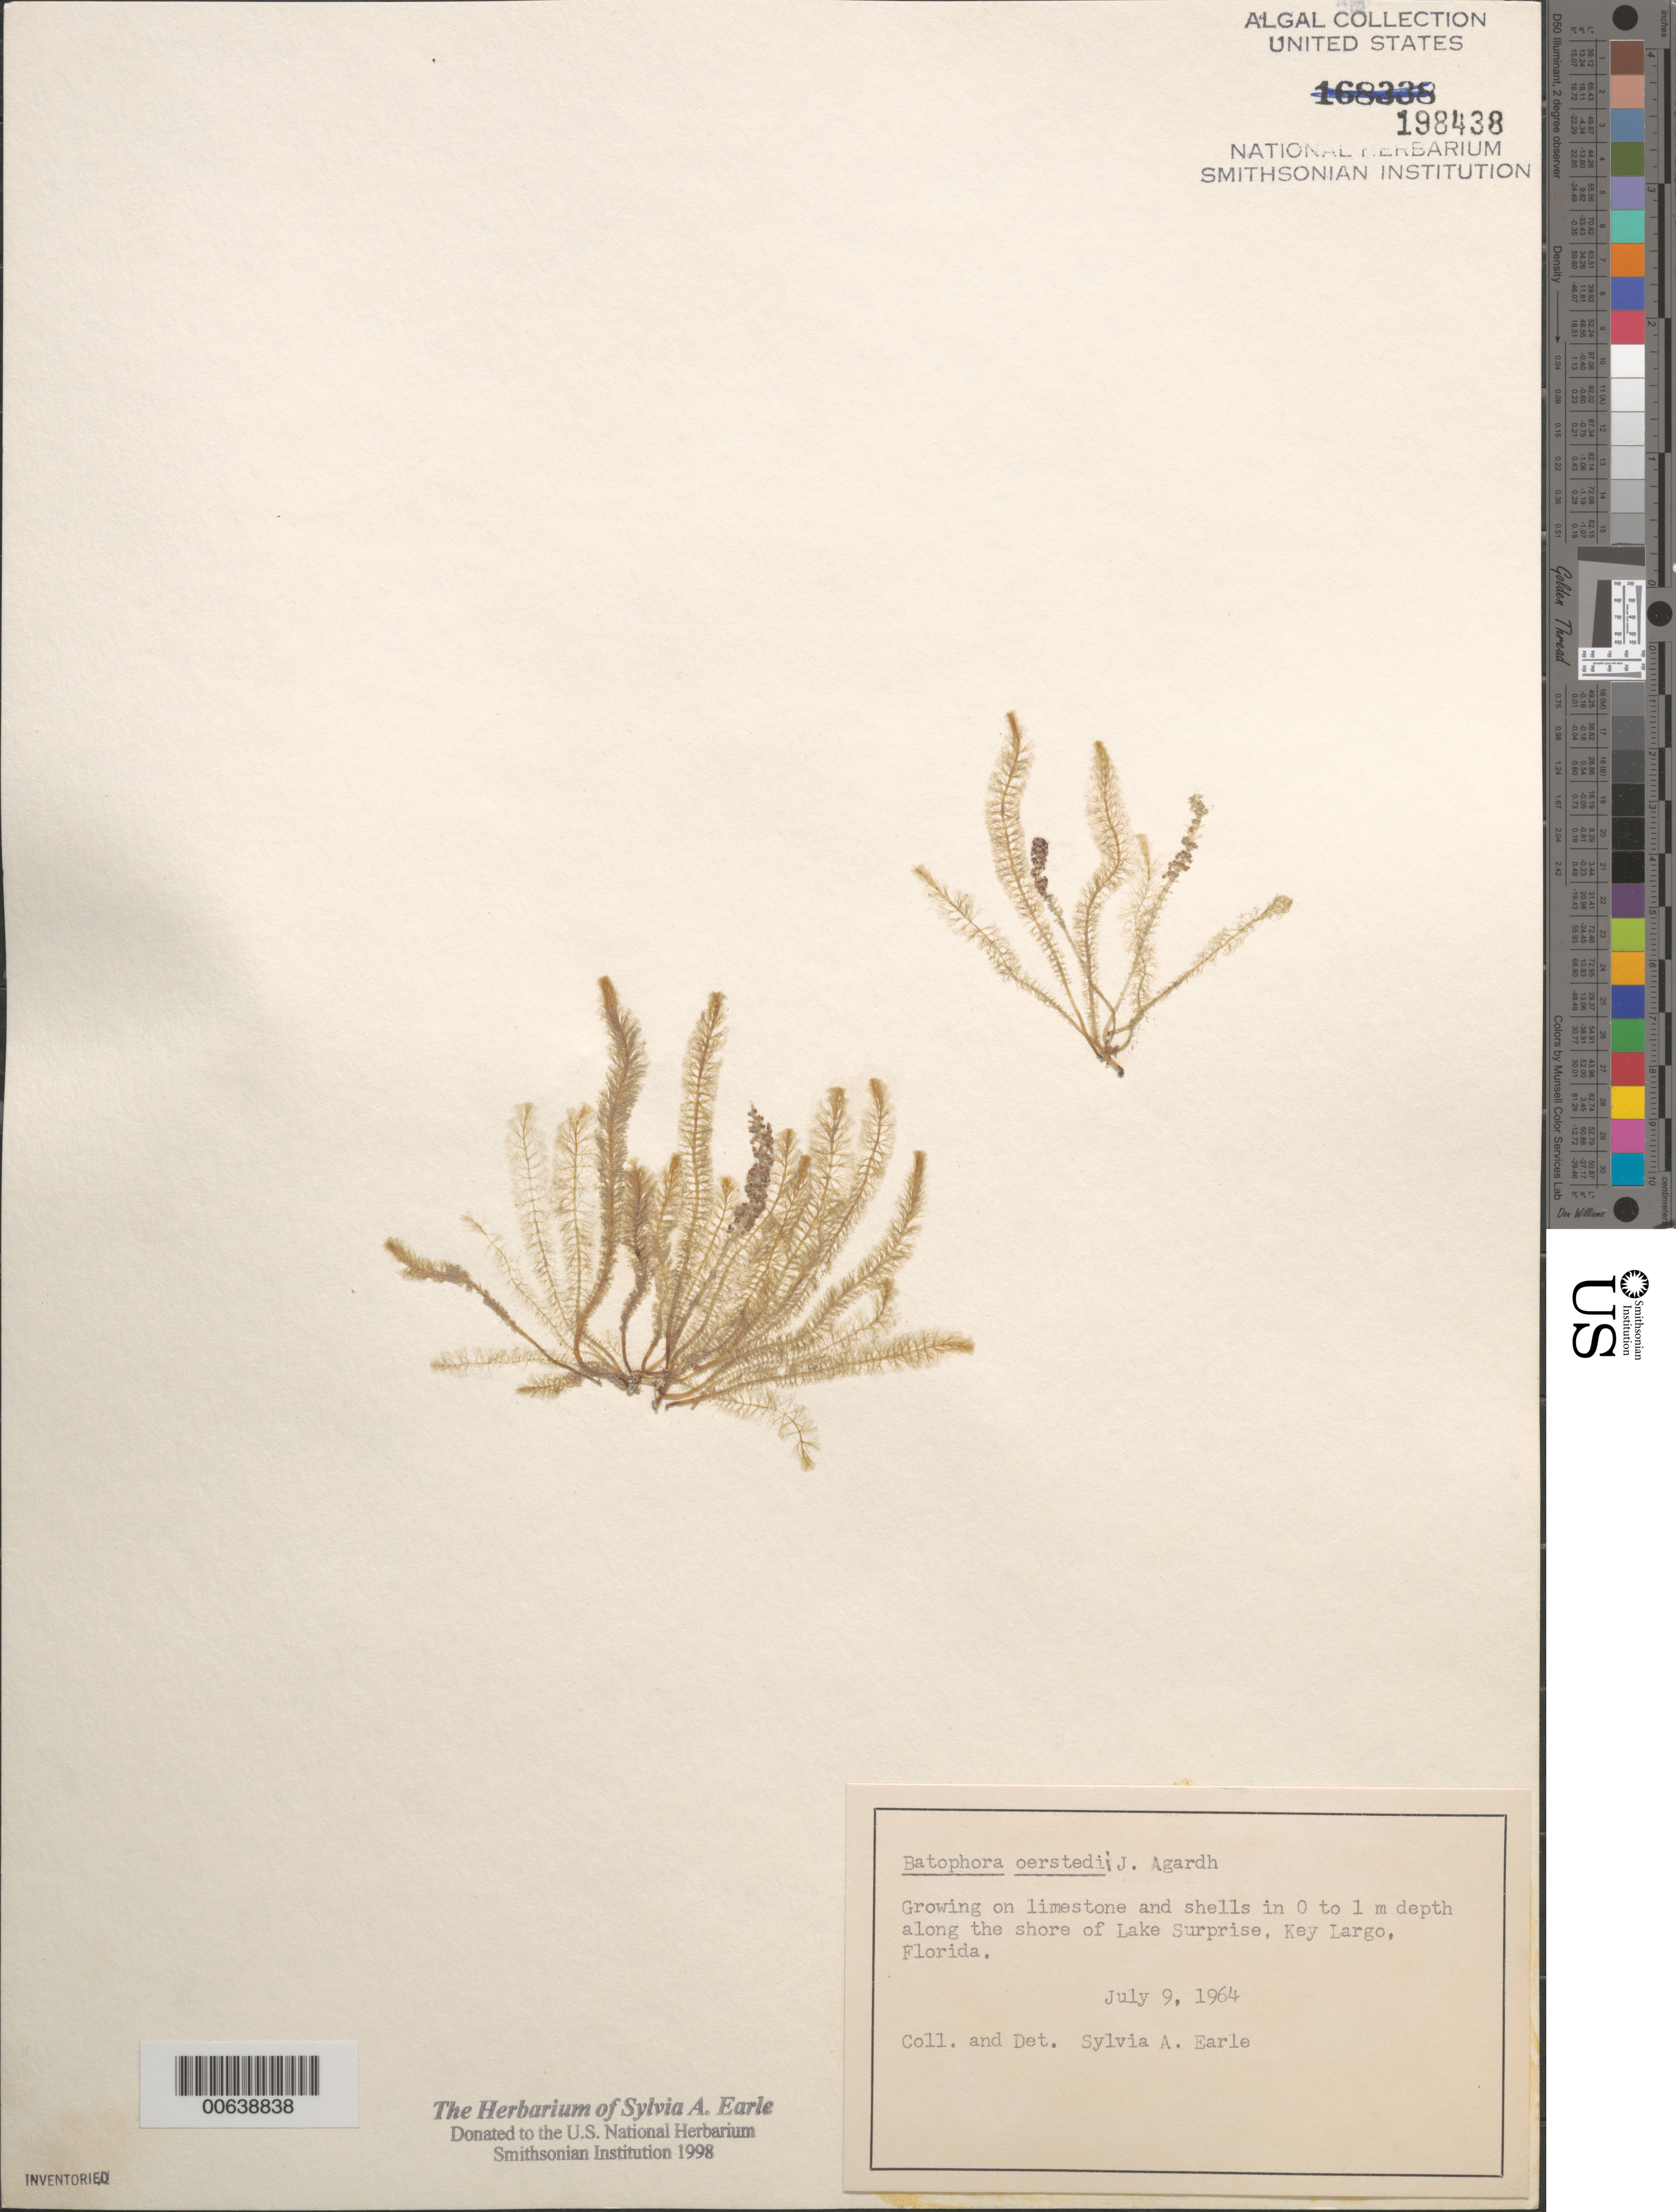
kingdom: Plantae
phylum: Chlorophyta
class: Ulvophyceae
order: Dasycladales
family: Dasycladaceae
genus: Batophora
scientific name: Batophora oerstedii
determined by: Earle, S. A.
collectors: S. A. Earle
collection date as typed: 09 Jul 1964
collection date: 1964-07-09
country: United States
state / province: Florida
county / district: Monroe County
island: Key Largo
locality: Lake Surprise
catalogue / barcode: US 198438